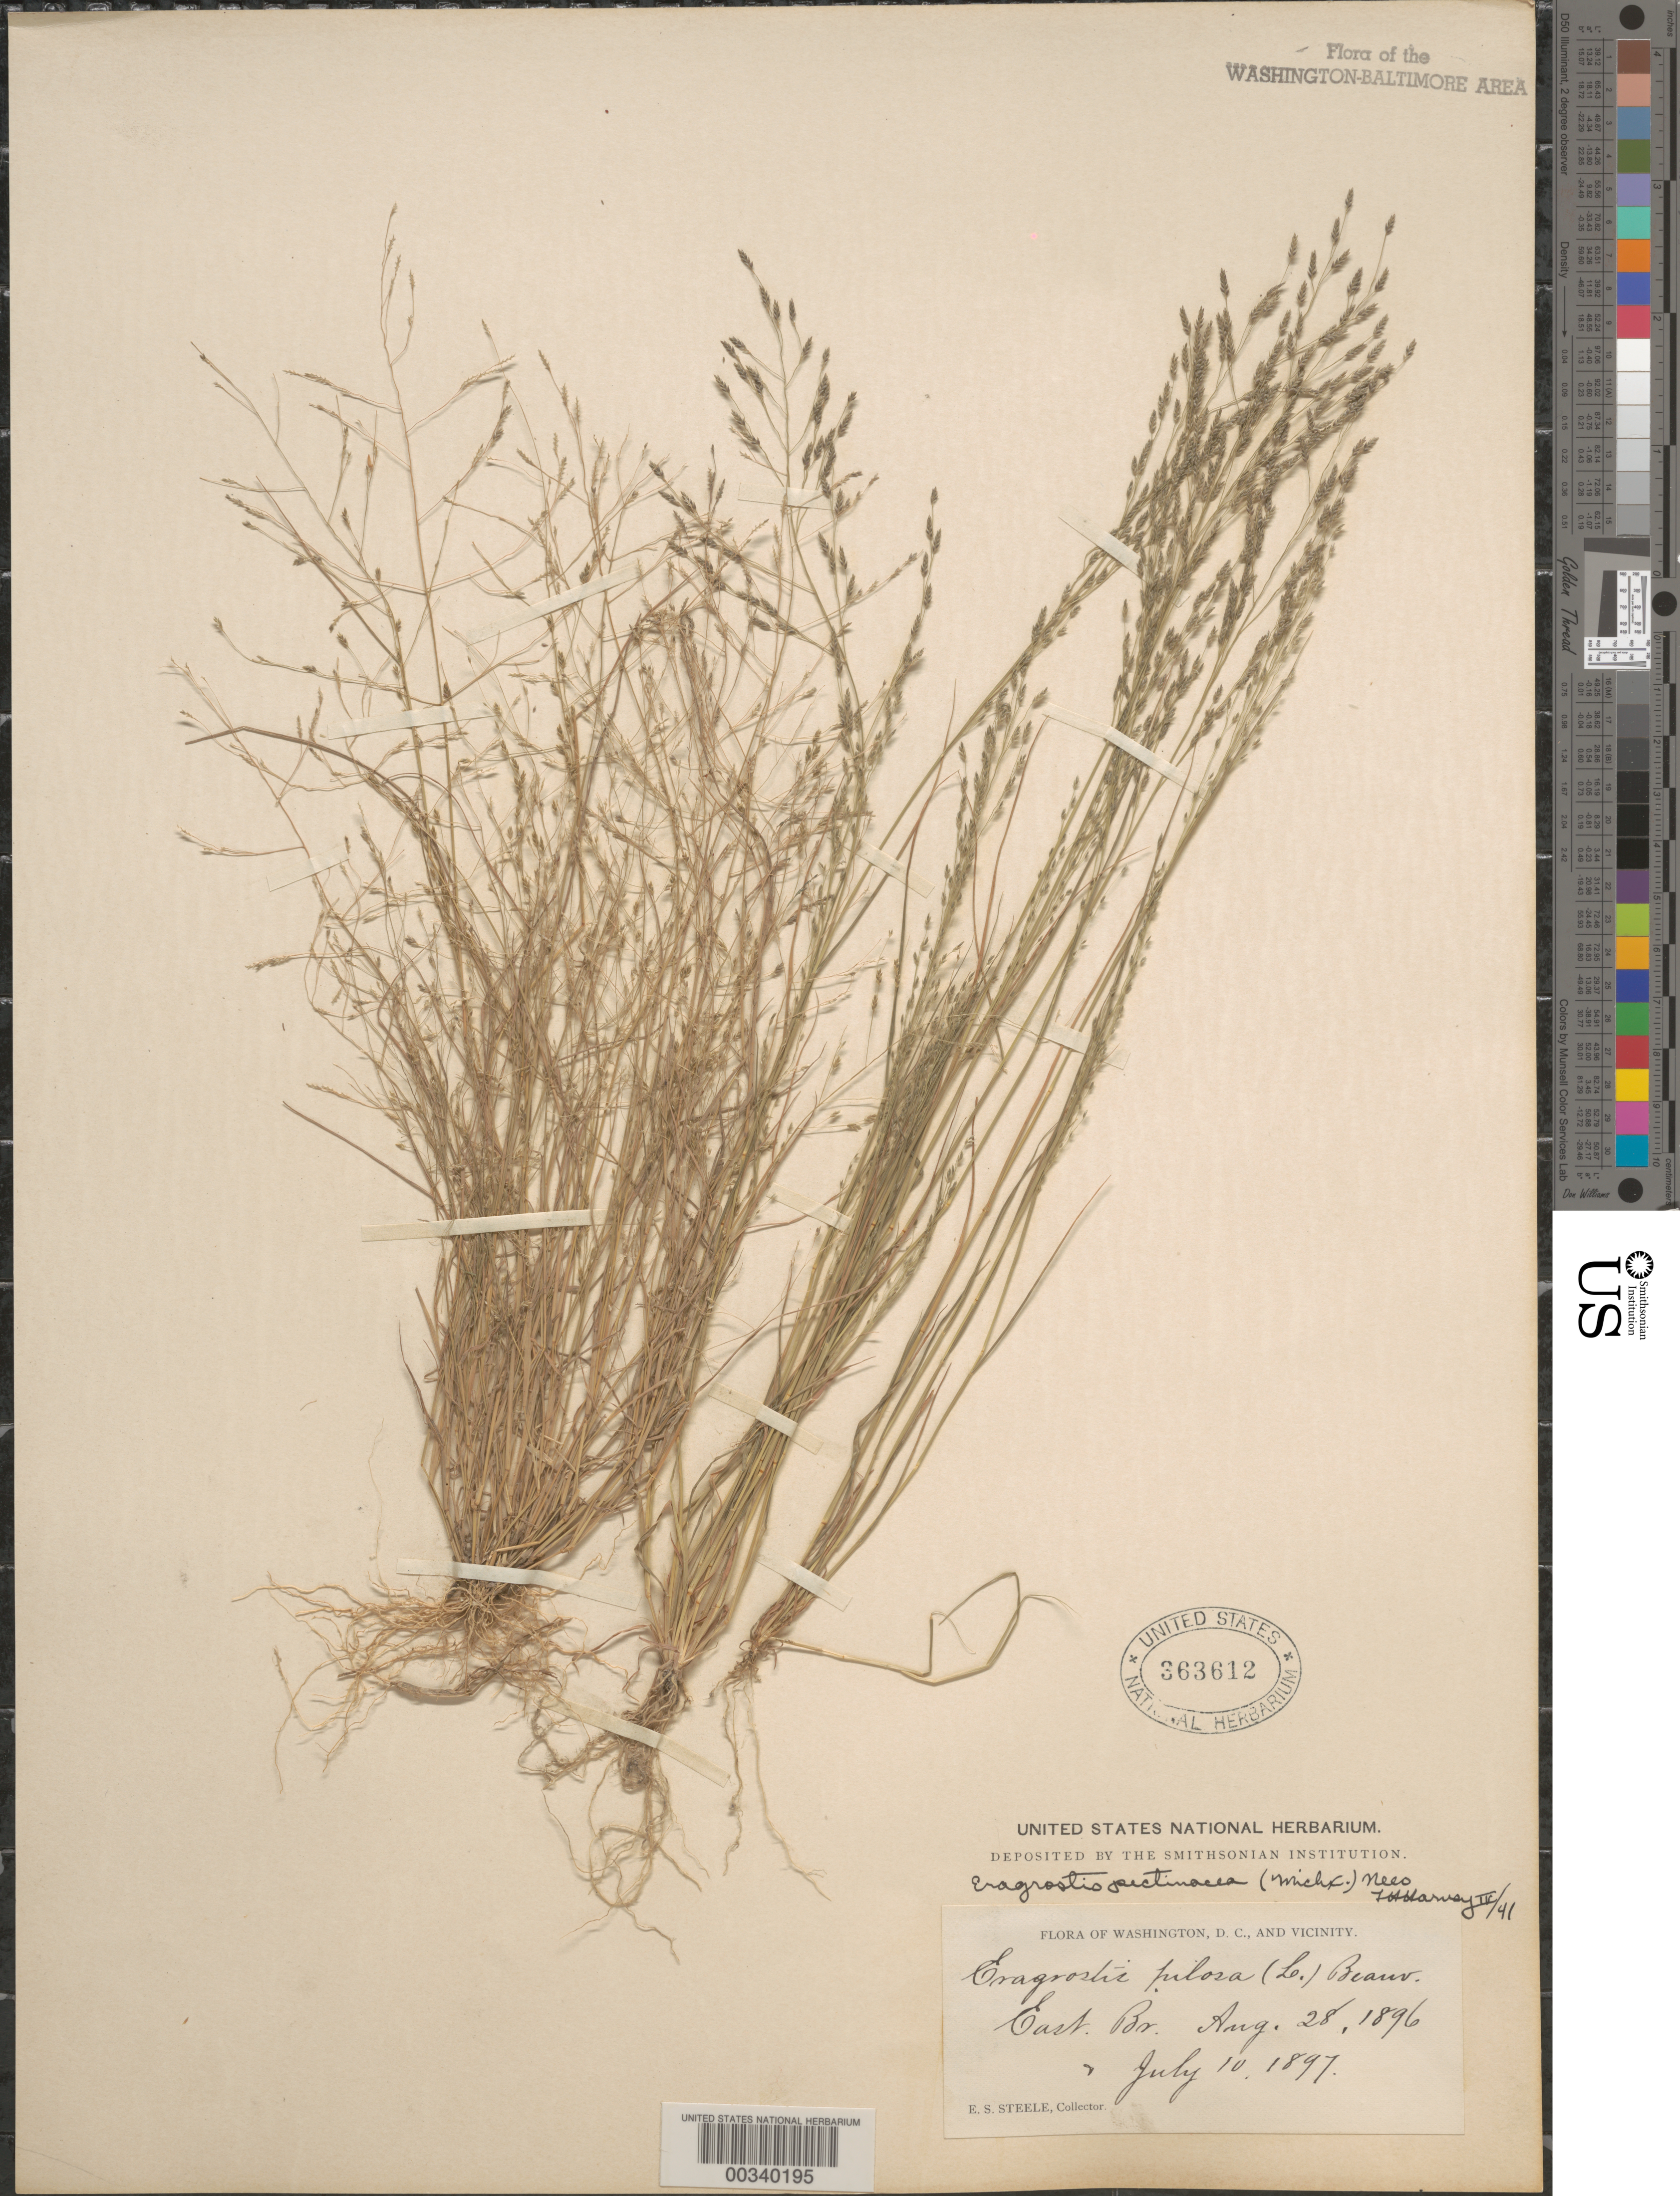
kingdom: Plantae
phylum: Tracheophyta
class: Liliopsida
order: Poales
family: Poaceae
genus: Eragrostis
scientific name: Eragrostis pectinacea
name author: (Michx.) Nees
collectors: E. Steele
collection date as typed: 28 Aug 1896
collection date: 1896-08-28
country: United States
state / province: District of Columbia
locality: East Branch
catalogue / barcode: US 363612